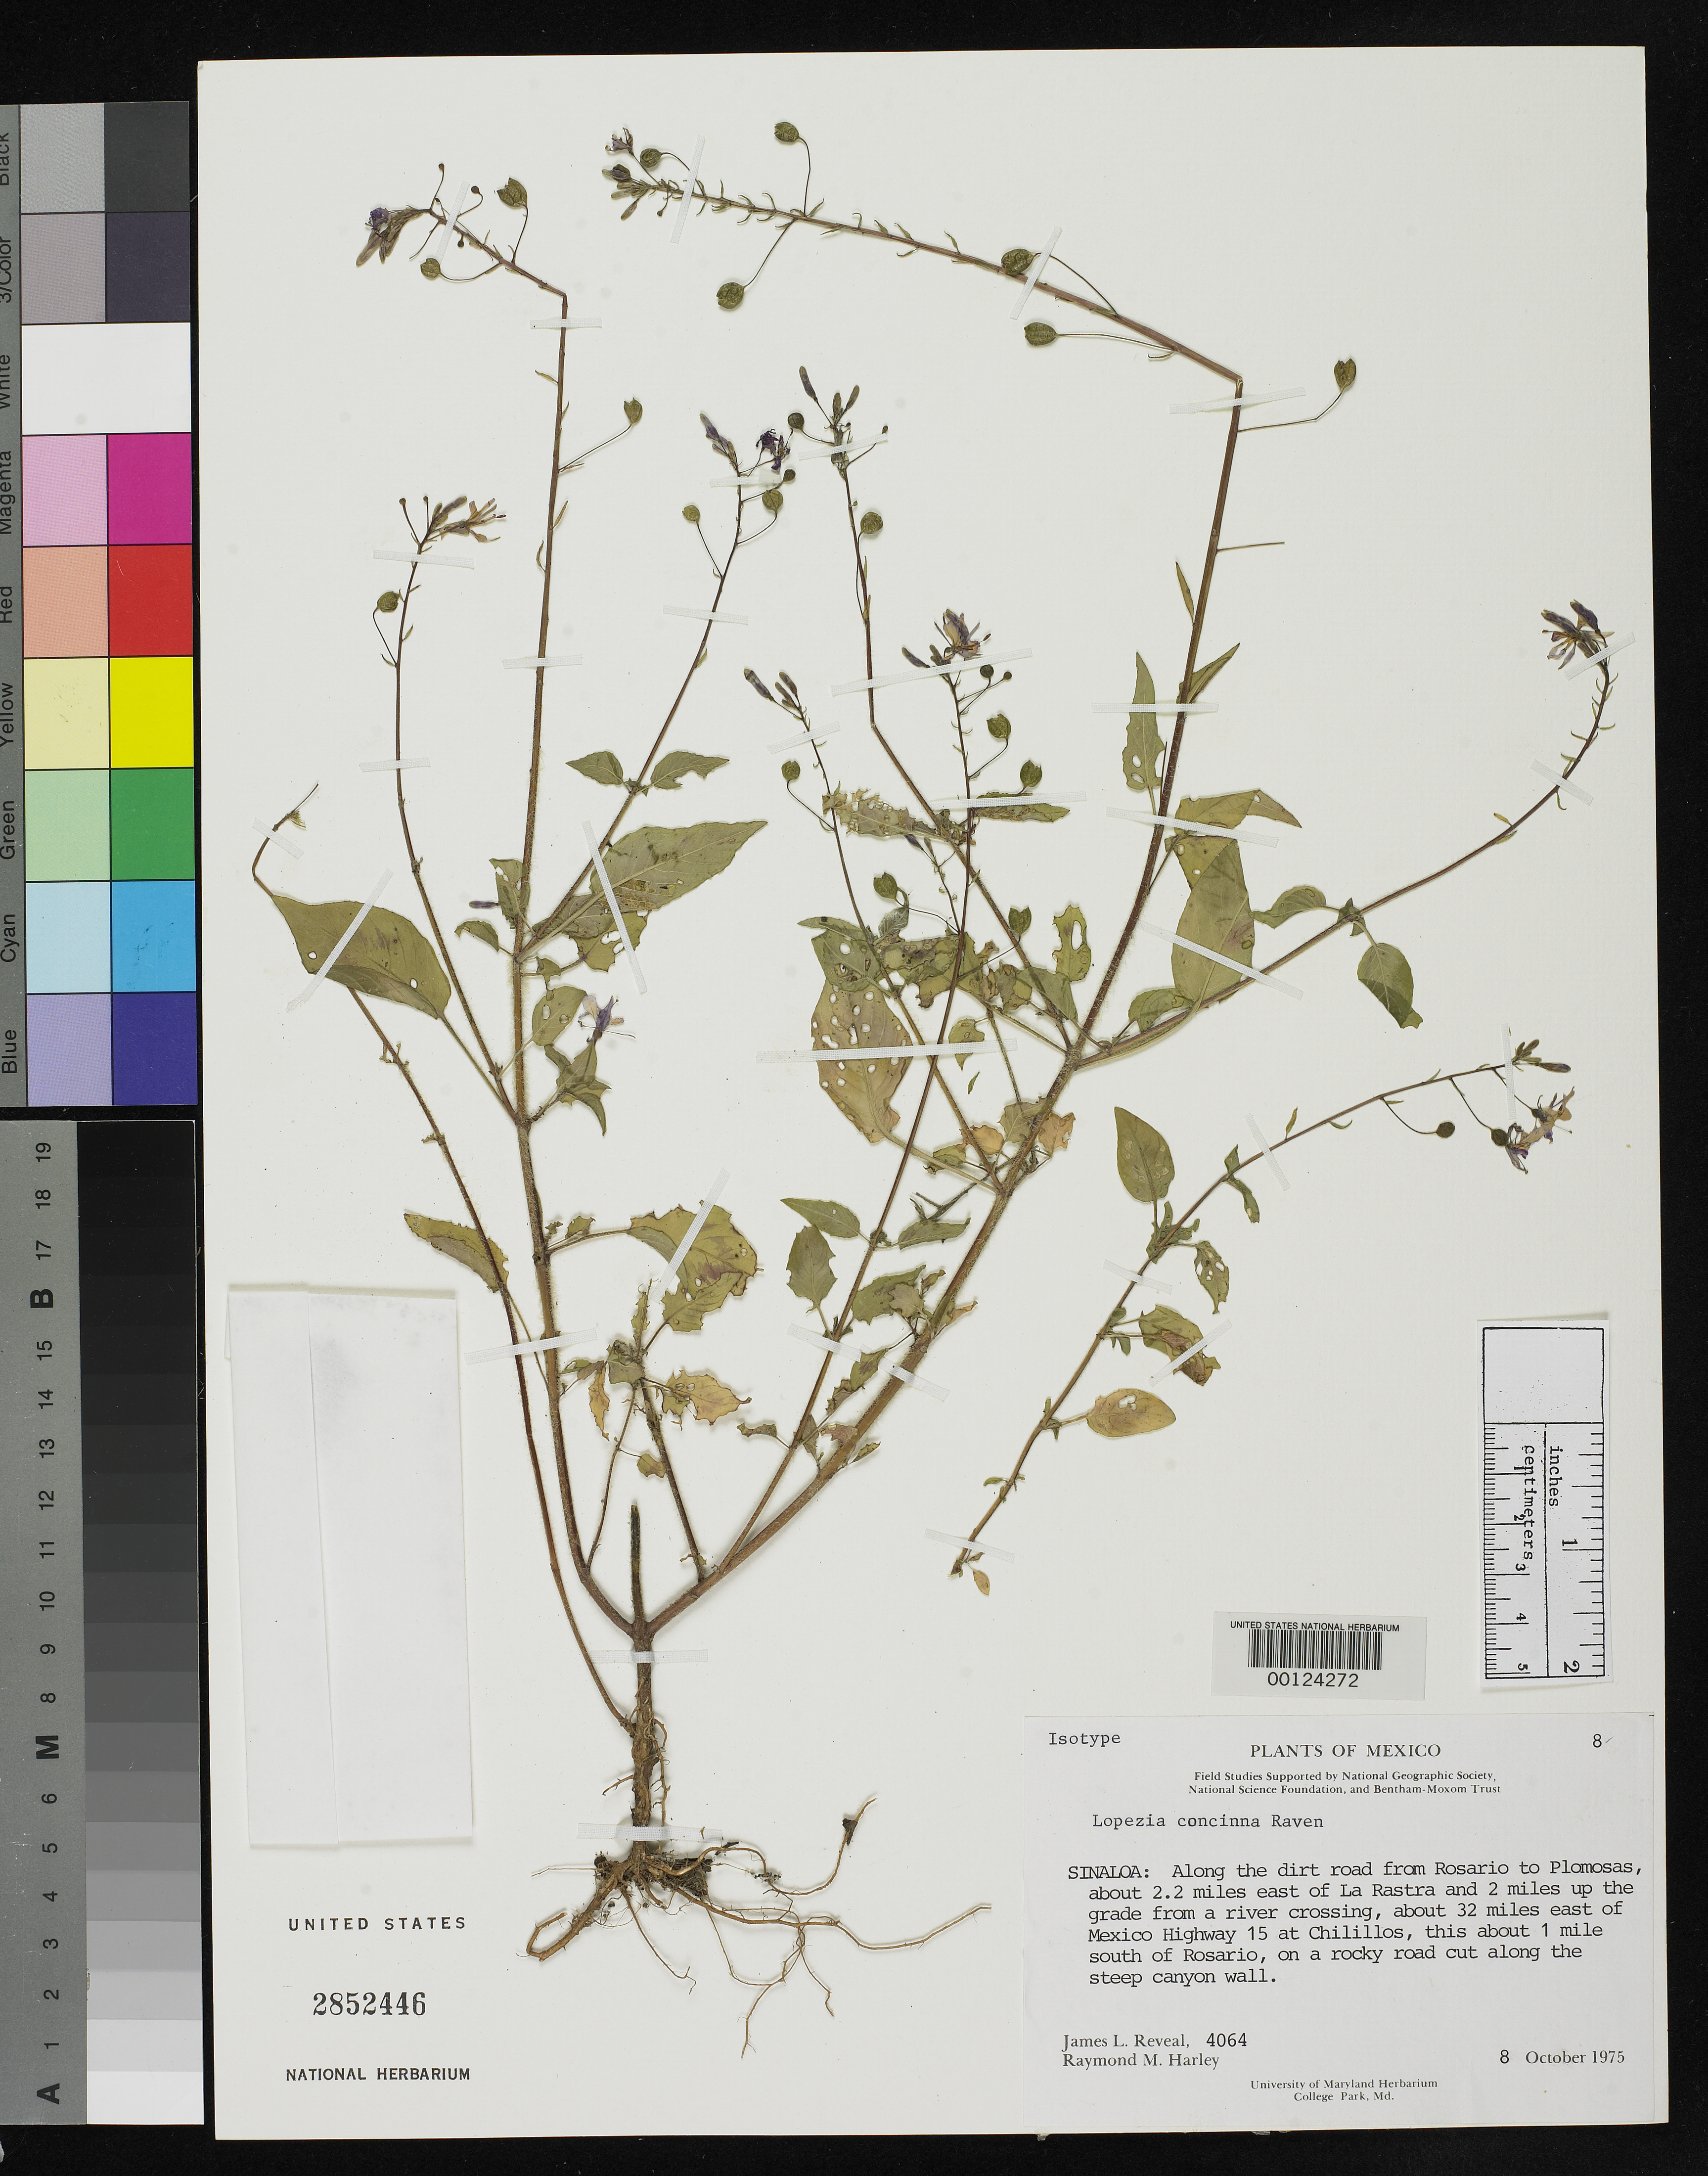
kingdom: Plantae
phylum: Tracheophyta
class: Magnoliopsida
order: Myrtales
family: Onagraceae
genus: Lopezia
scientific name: Lopezia concinna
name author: P.H. Raven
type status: Isotype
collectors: J. L. Reveal & R. M. Harley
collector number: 4064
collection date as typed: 08 Oct 1975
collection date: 1975-10-08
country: Mexico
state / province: Sinaloa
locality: Along road from Rosario to Plomosas, 2.2 mi E of La Rastra.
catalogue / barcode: US 2852446